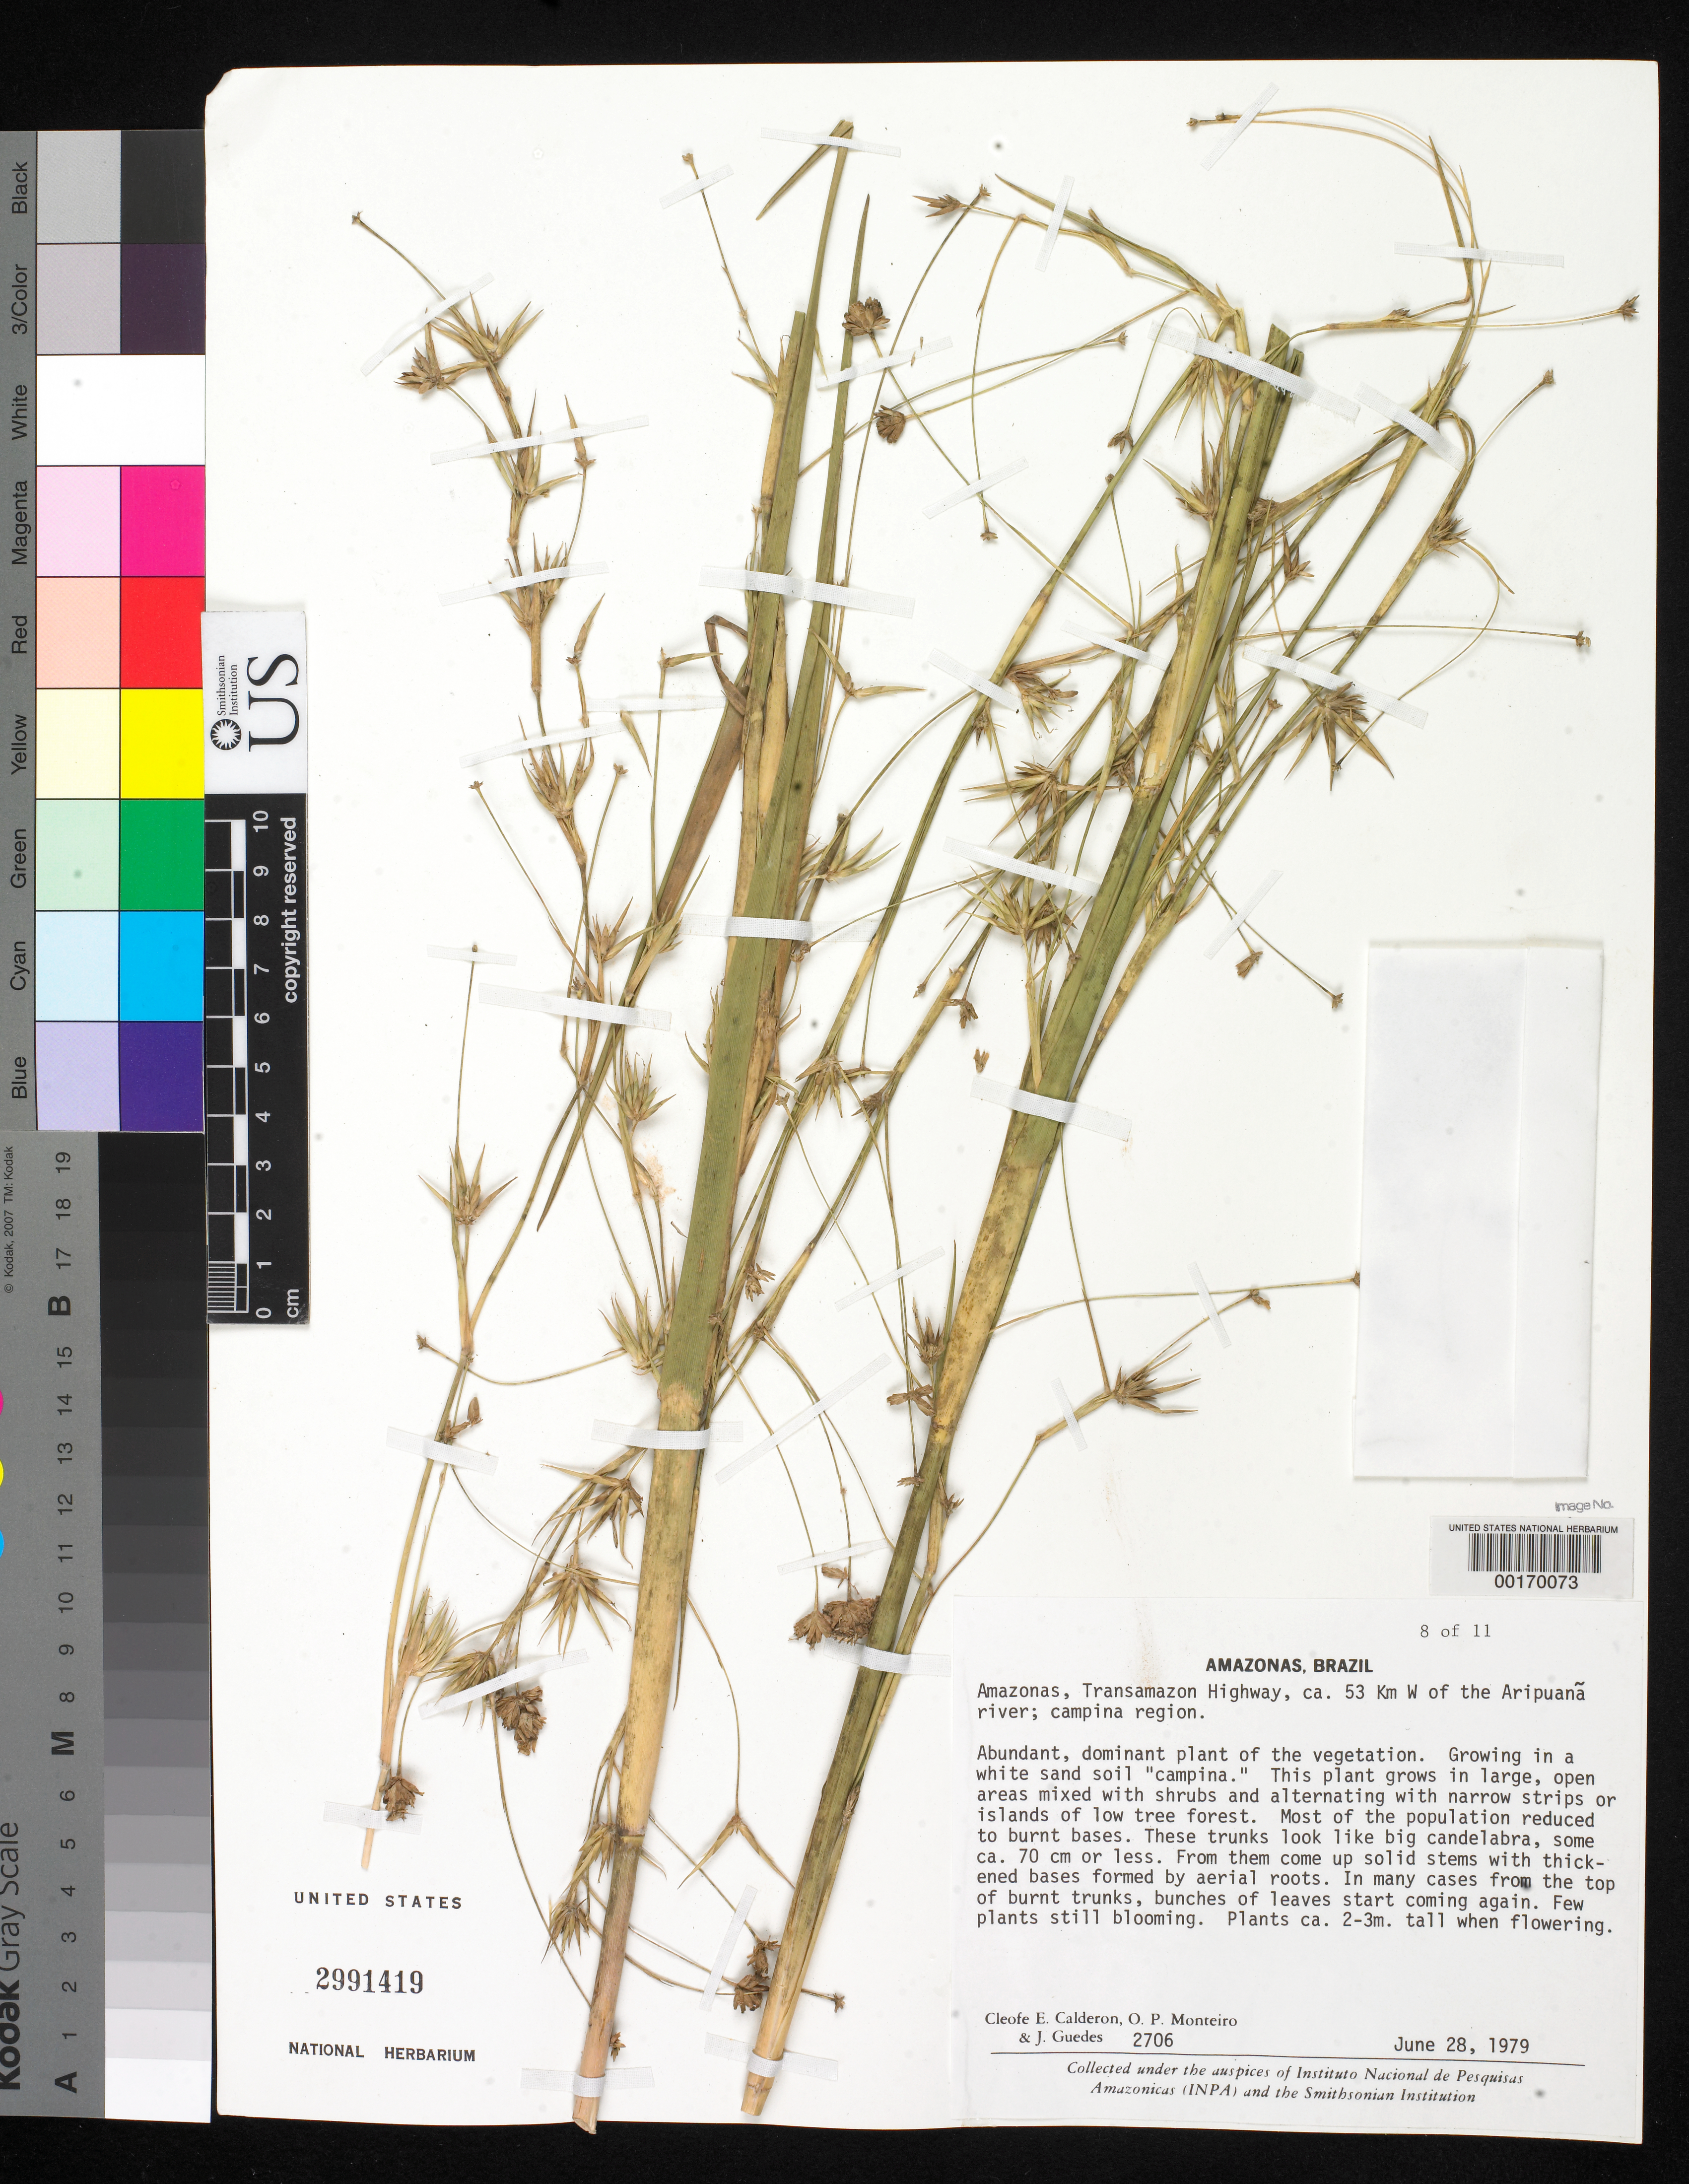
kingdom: Plantae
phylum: Tracheophyta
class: Liliopsida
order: Poales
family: Poaceae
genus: Arundoclaytonia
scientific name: Arundoclaytonia dissimilis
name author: Davidse & J.L. Ellis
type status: Isotype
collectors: C. E. Calderón, O. P. Monteiro & J. Guedes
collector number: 2706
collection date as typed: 28 Jun 1979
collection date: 1979-06-28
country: Brazil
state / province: Amazonas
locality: Transamazon highway, ca. 53 km W of Aripuana River, Campina Region.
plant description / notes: Additional type material filed separately with bulky bamboos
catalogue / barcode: US 2991419